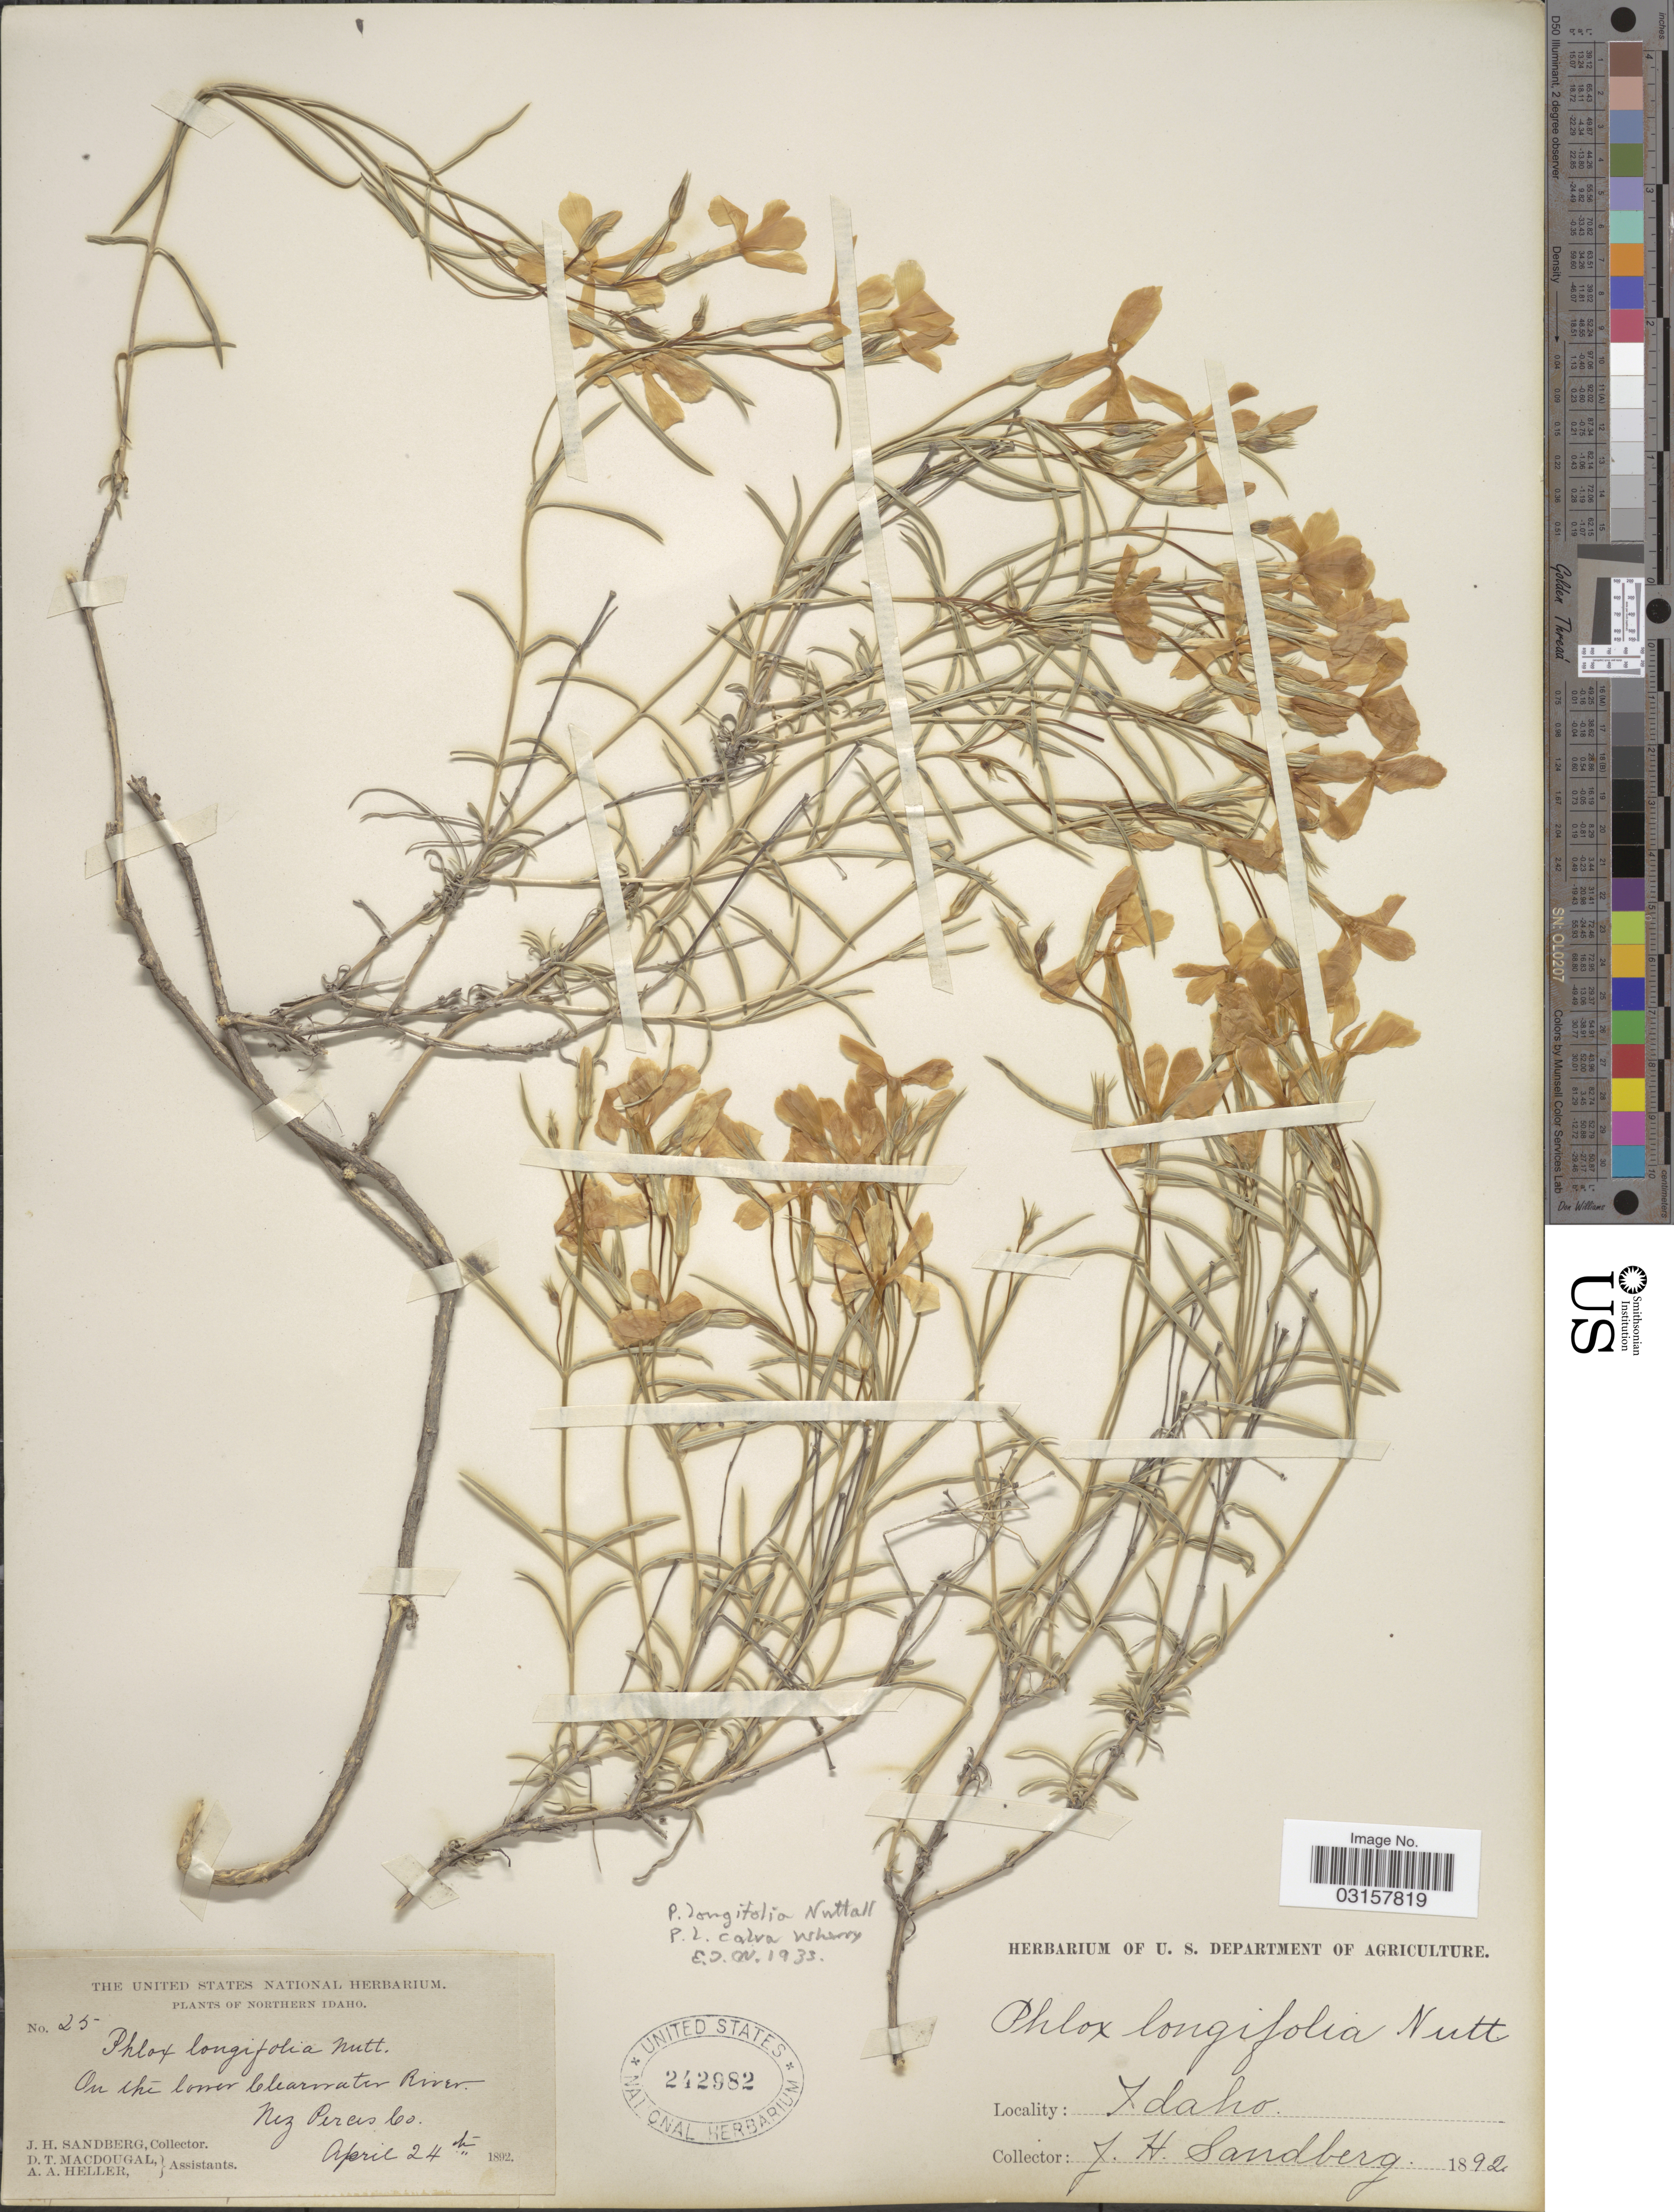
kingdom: Plantae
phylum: Tracheophyta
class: Magnoliopsida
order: Ericales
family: Polemoniaceae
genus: Phlox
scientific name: Phlox longifolia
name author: Nutt.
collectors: J. H. Sandberg, D. T. MacDougal & A. A. Heller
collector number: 25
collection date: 1892-04-24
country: United States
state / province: Idaho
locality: Northern Idaho. On the lower Clearwater River, Nez Perces Co.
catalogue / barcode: US 242982